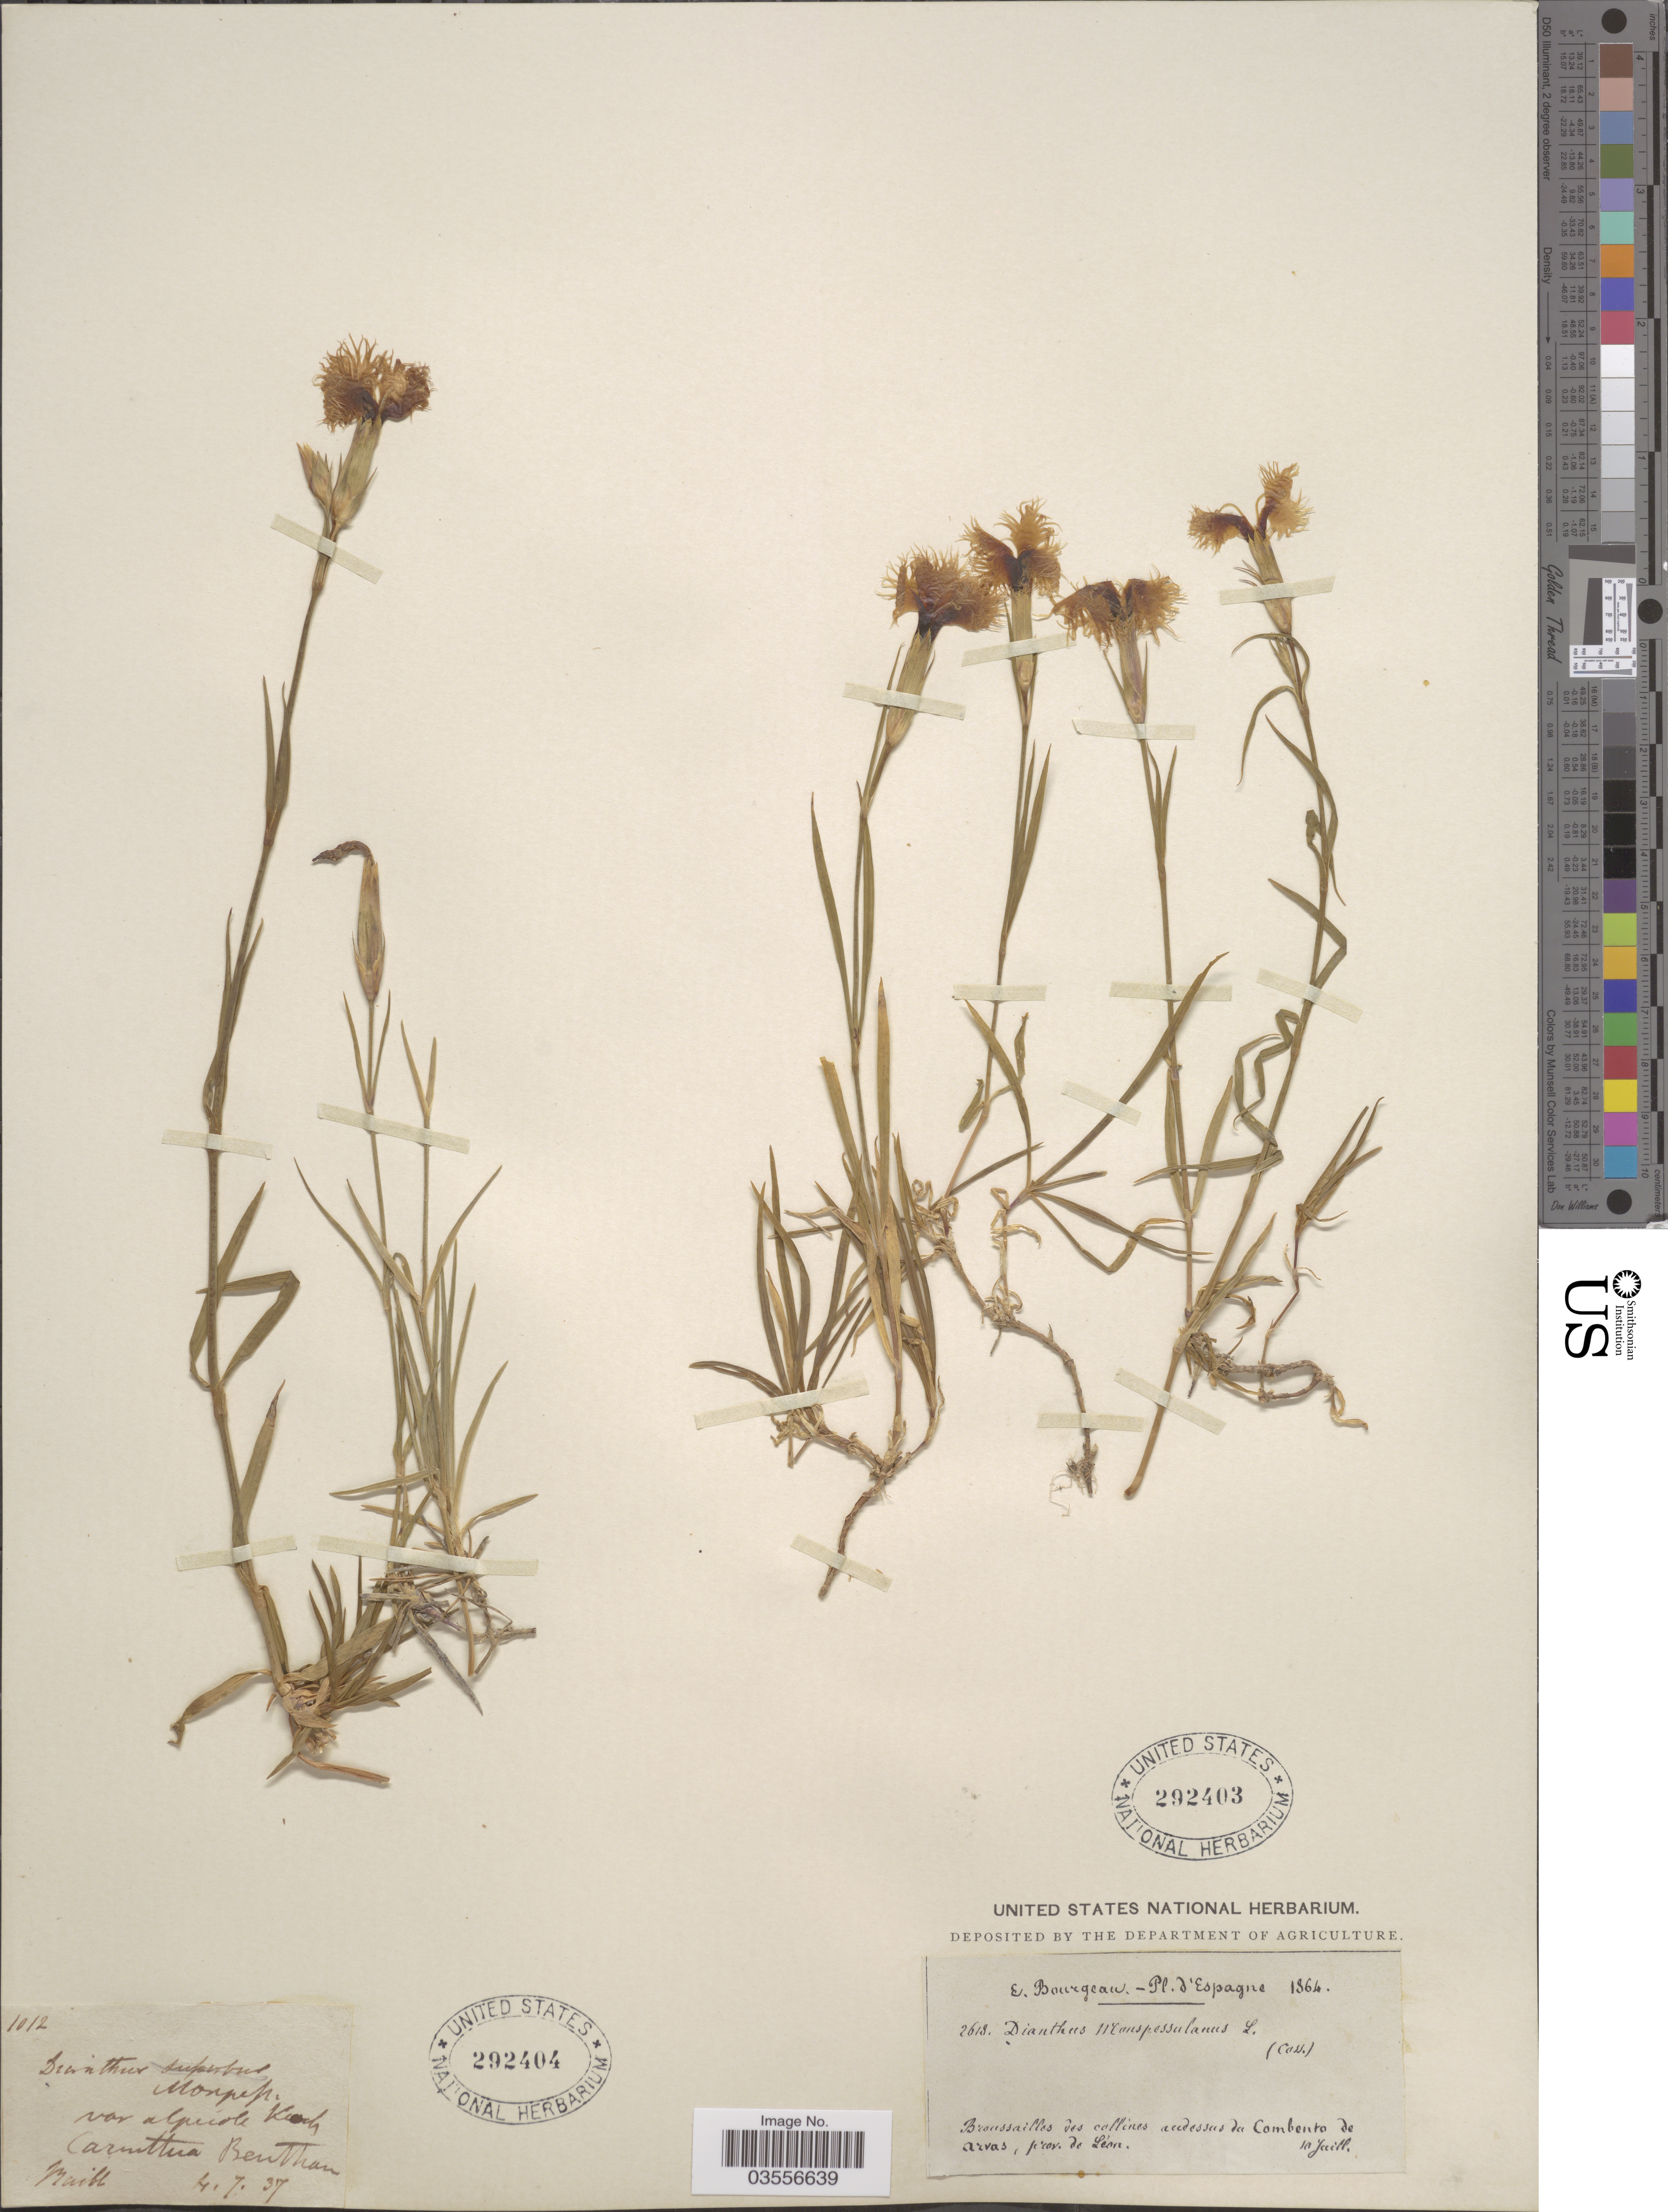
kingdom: Plantae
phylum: Tracheophyta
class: Magnoliopsida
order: Caryophyllales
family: Caryophyllaceae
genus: Dianthus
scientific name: Dianthus monspessulanus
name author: L.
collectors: E. Bourgeau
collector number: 2619*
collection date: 1864-07-10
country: Spain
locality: Broussailles des collines au dessus du Combento de arvas, prov. de Léon.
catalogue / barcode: US 292403-2